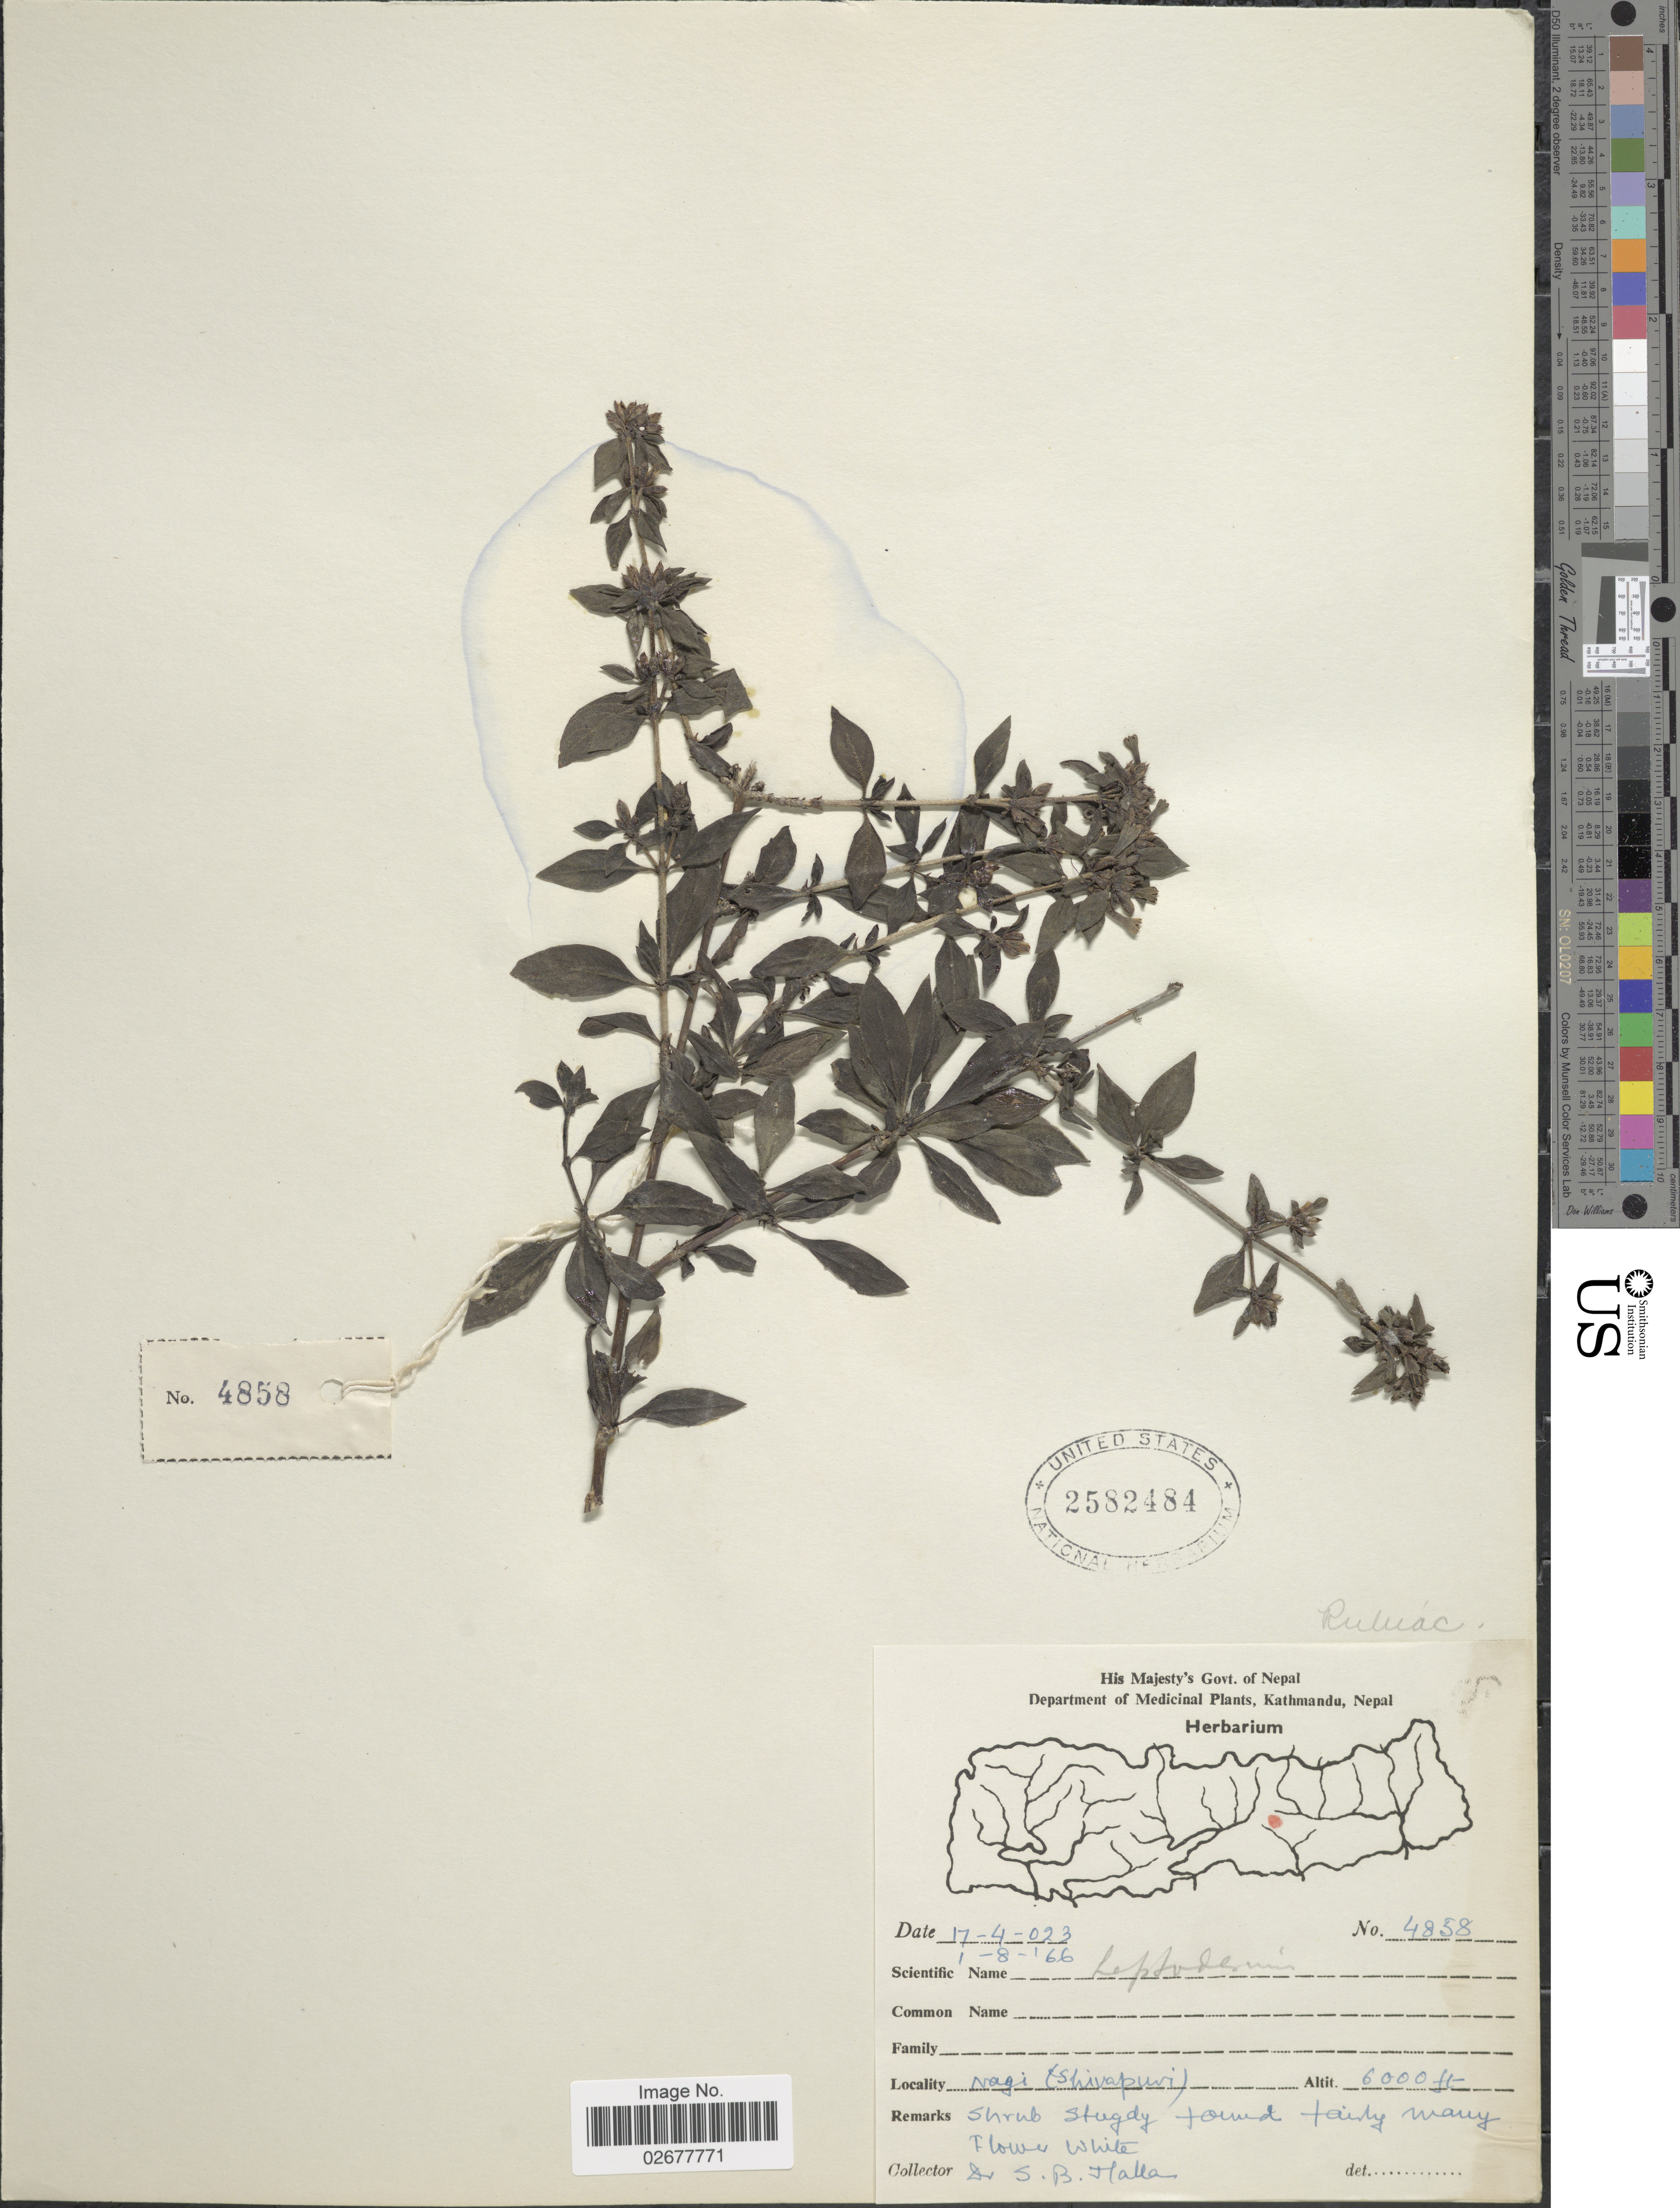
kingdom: Plantae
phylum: Tracheophyta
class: Magnoliopsida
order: Gentianales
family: Rubiaceae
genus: Leptodermis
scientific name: Leptodermis sp.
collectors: S. Malla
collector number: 4858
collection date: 1966-08-01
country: Nepal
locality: Nagi (Shivapuri).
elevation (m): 1829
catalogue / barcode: US 2582484